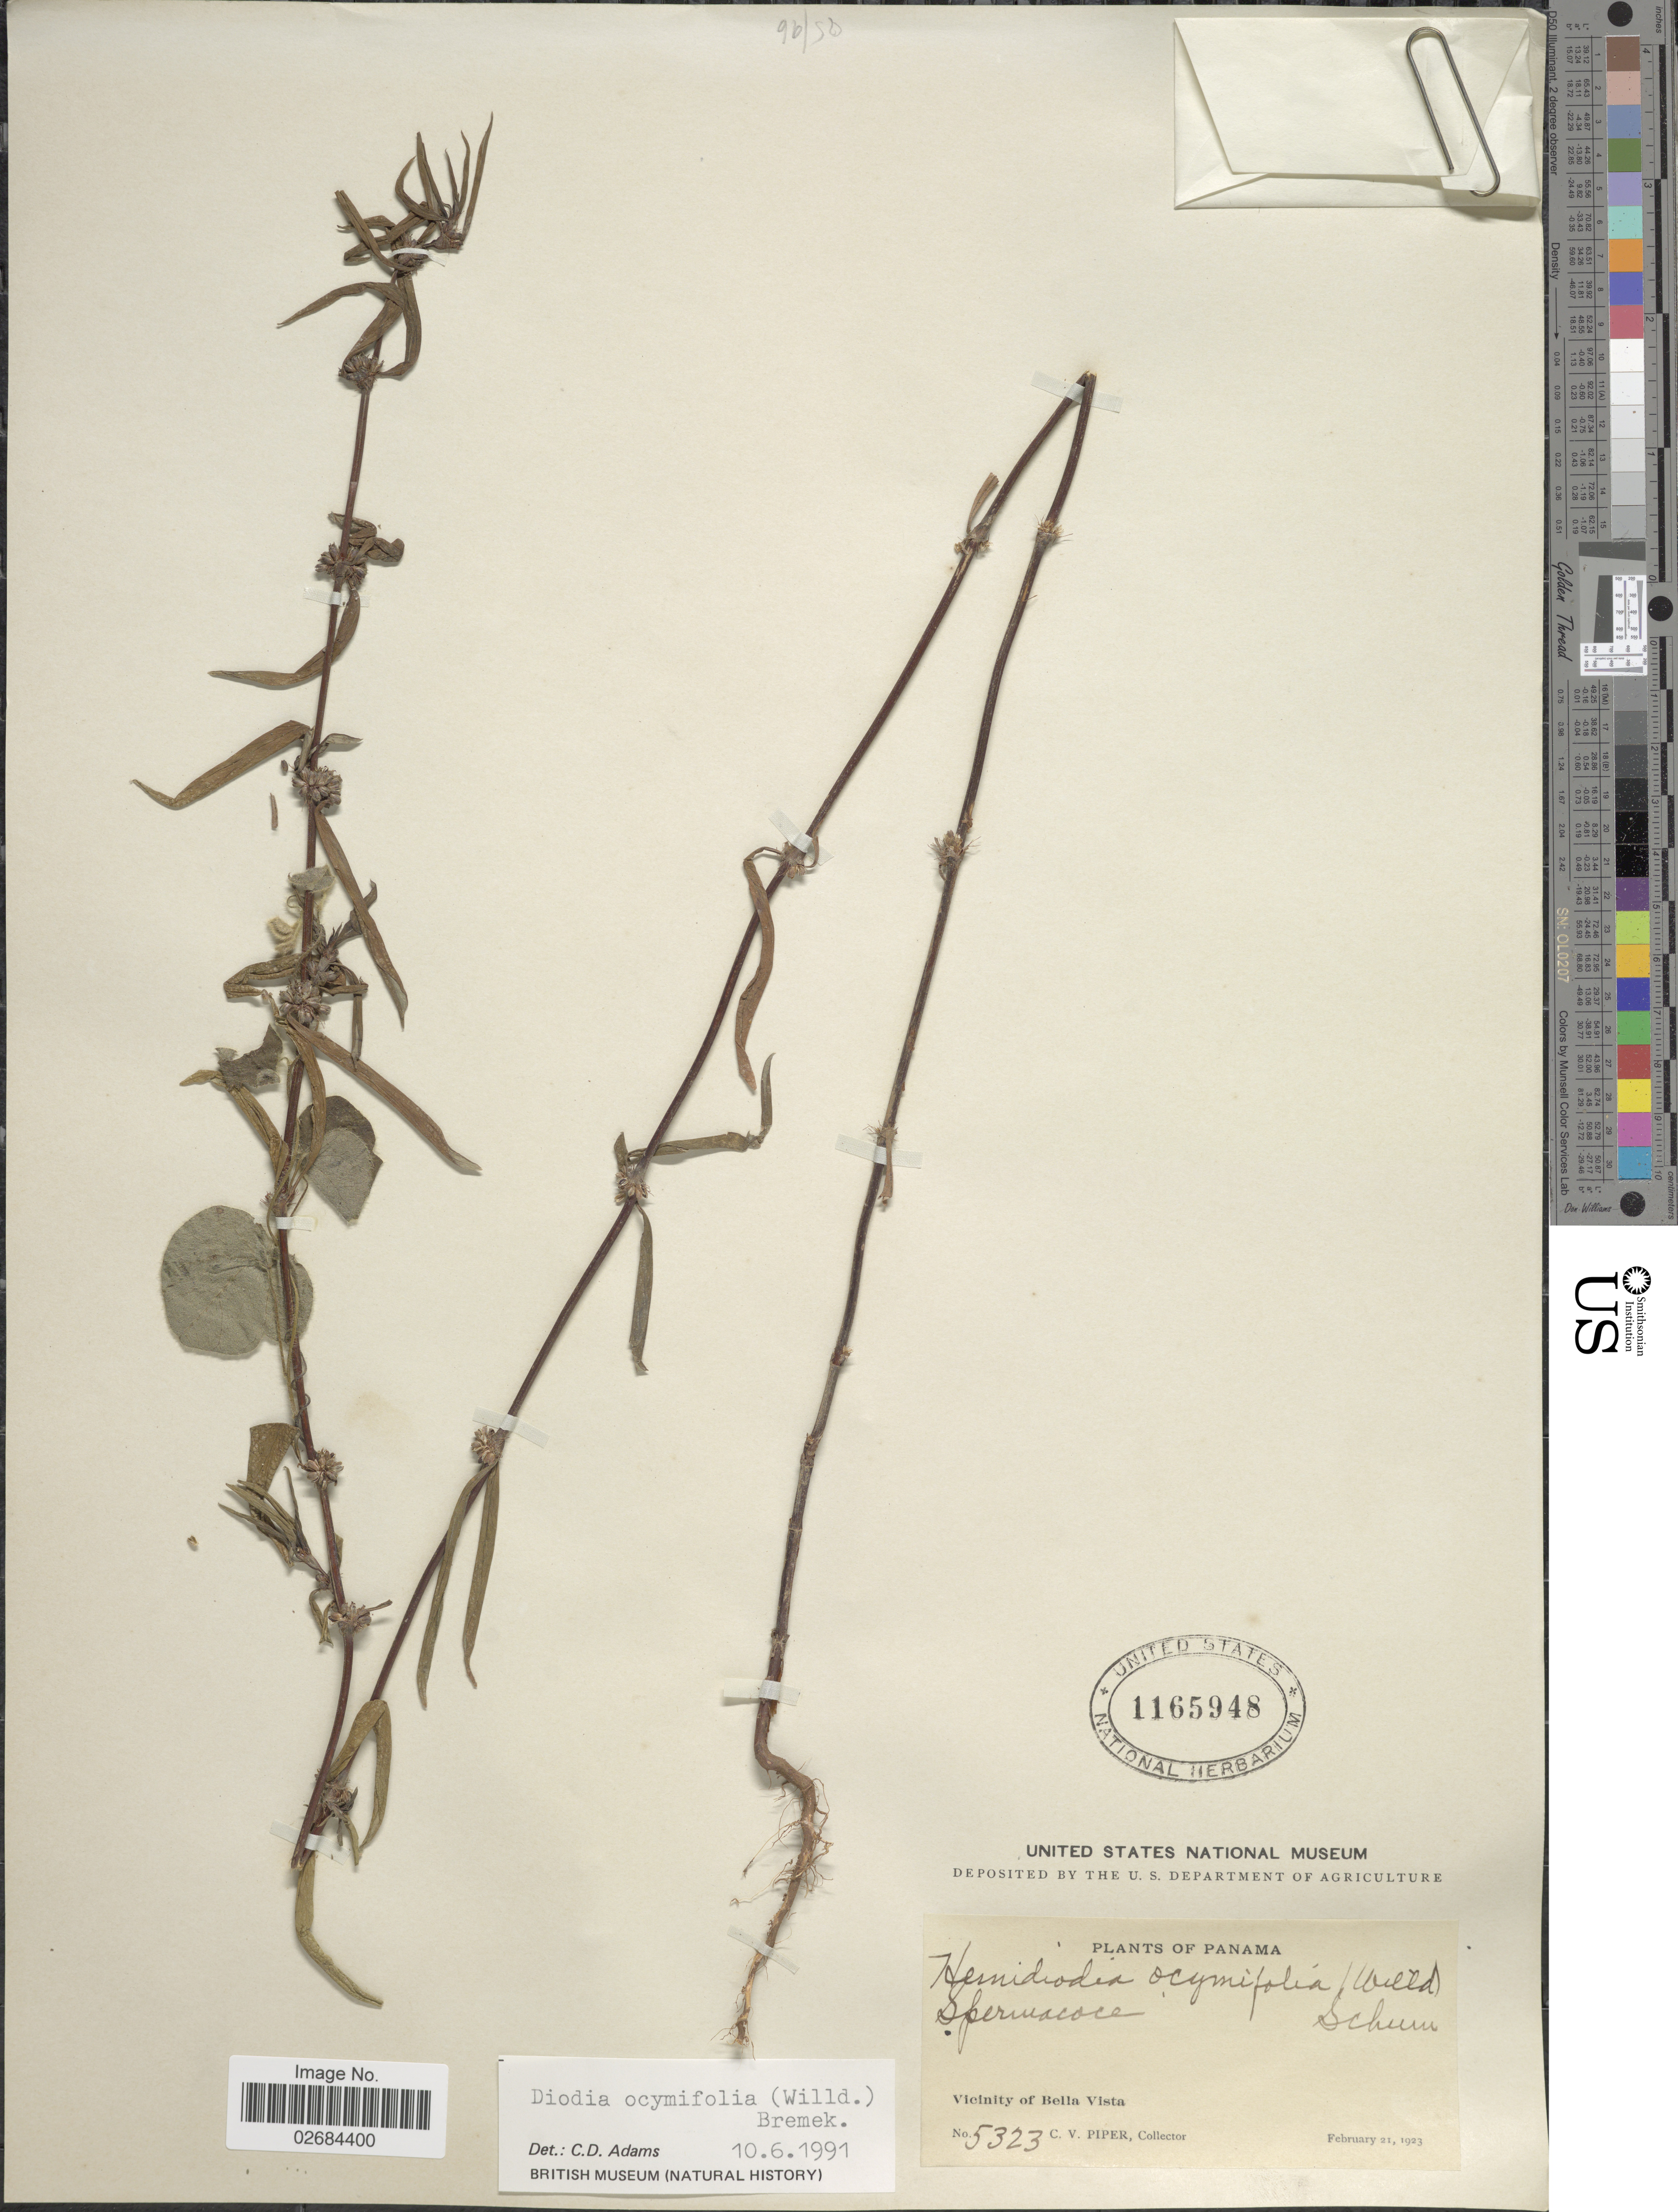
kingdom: Plantae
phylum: Tracheophyta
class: Magnoliopsida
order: Gentianales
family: Rubiaceae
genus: Diodia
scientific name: Diodia ocymifolia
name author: (Willd. ex Roem. & Schult.) Bremek.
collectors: C. V. Piper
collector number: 5323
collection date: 1923-02-21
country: Panama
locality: Vicinity of Bella Vista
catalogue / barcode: US 1165948